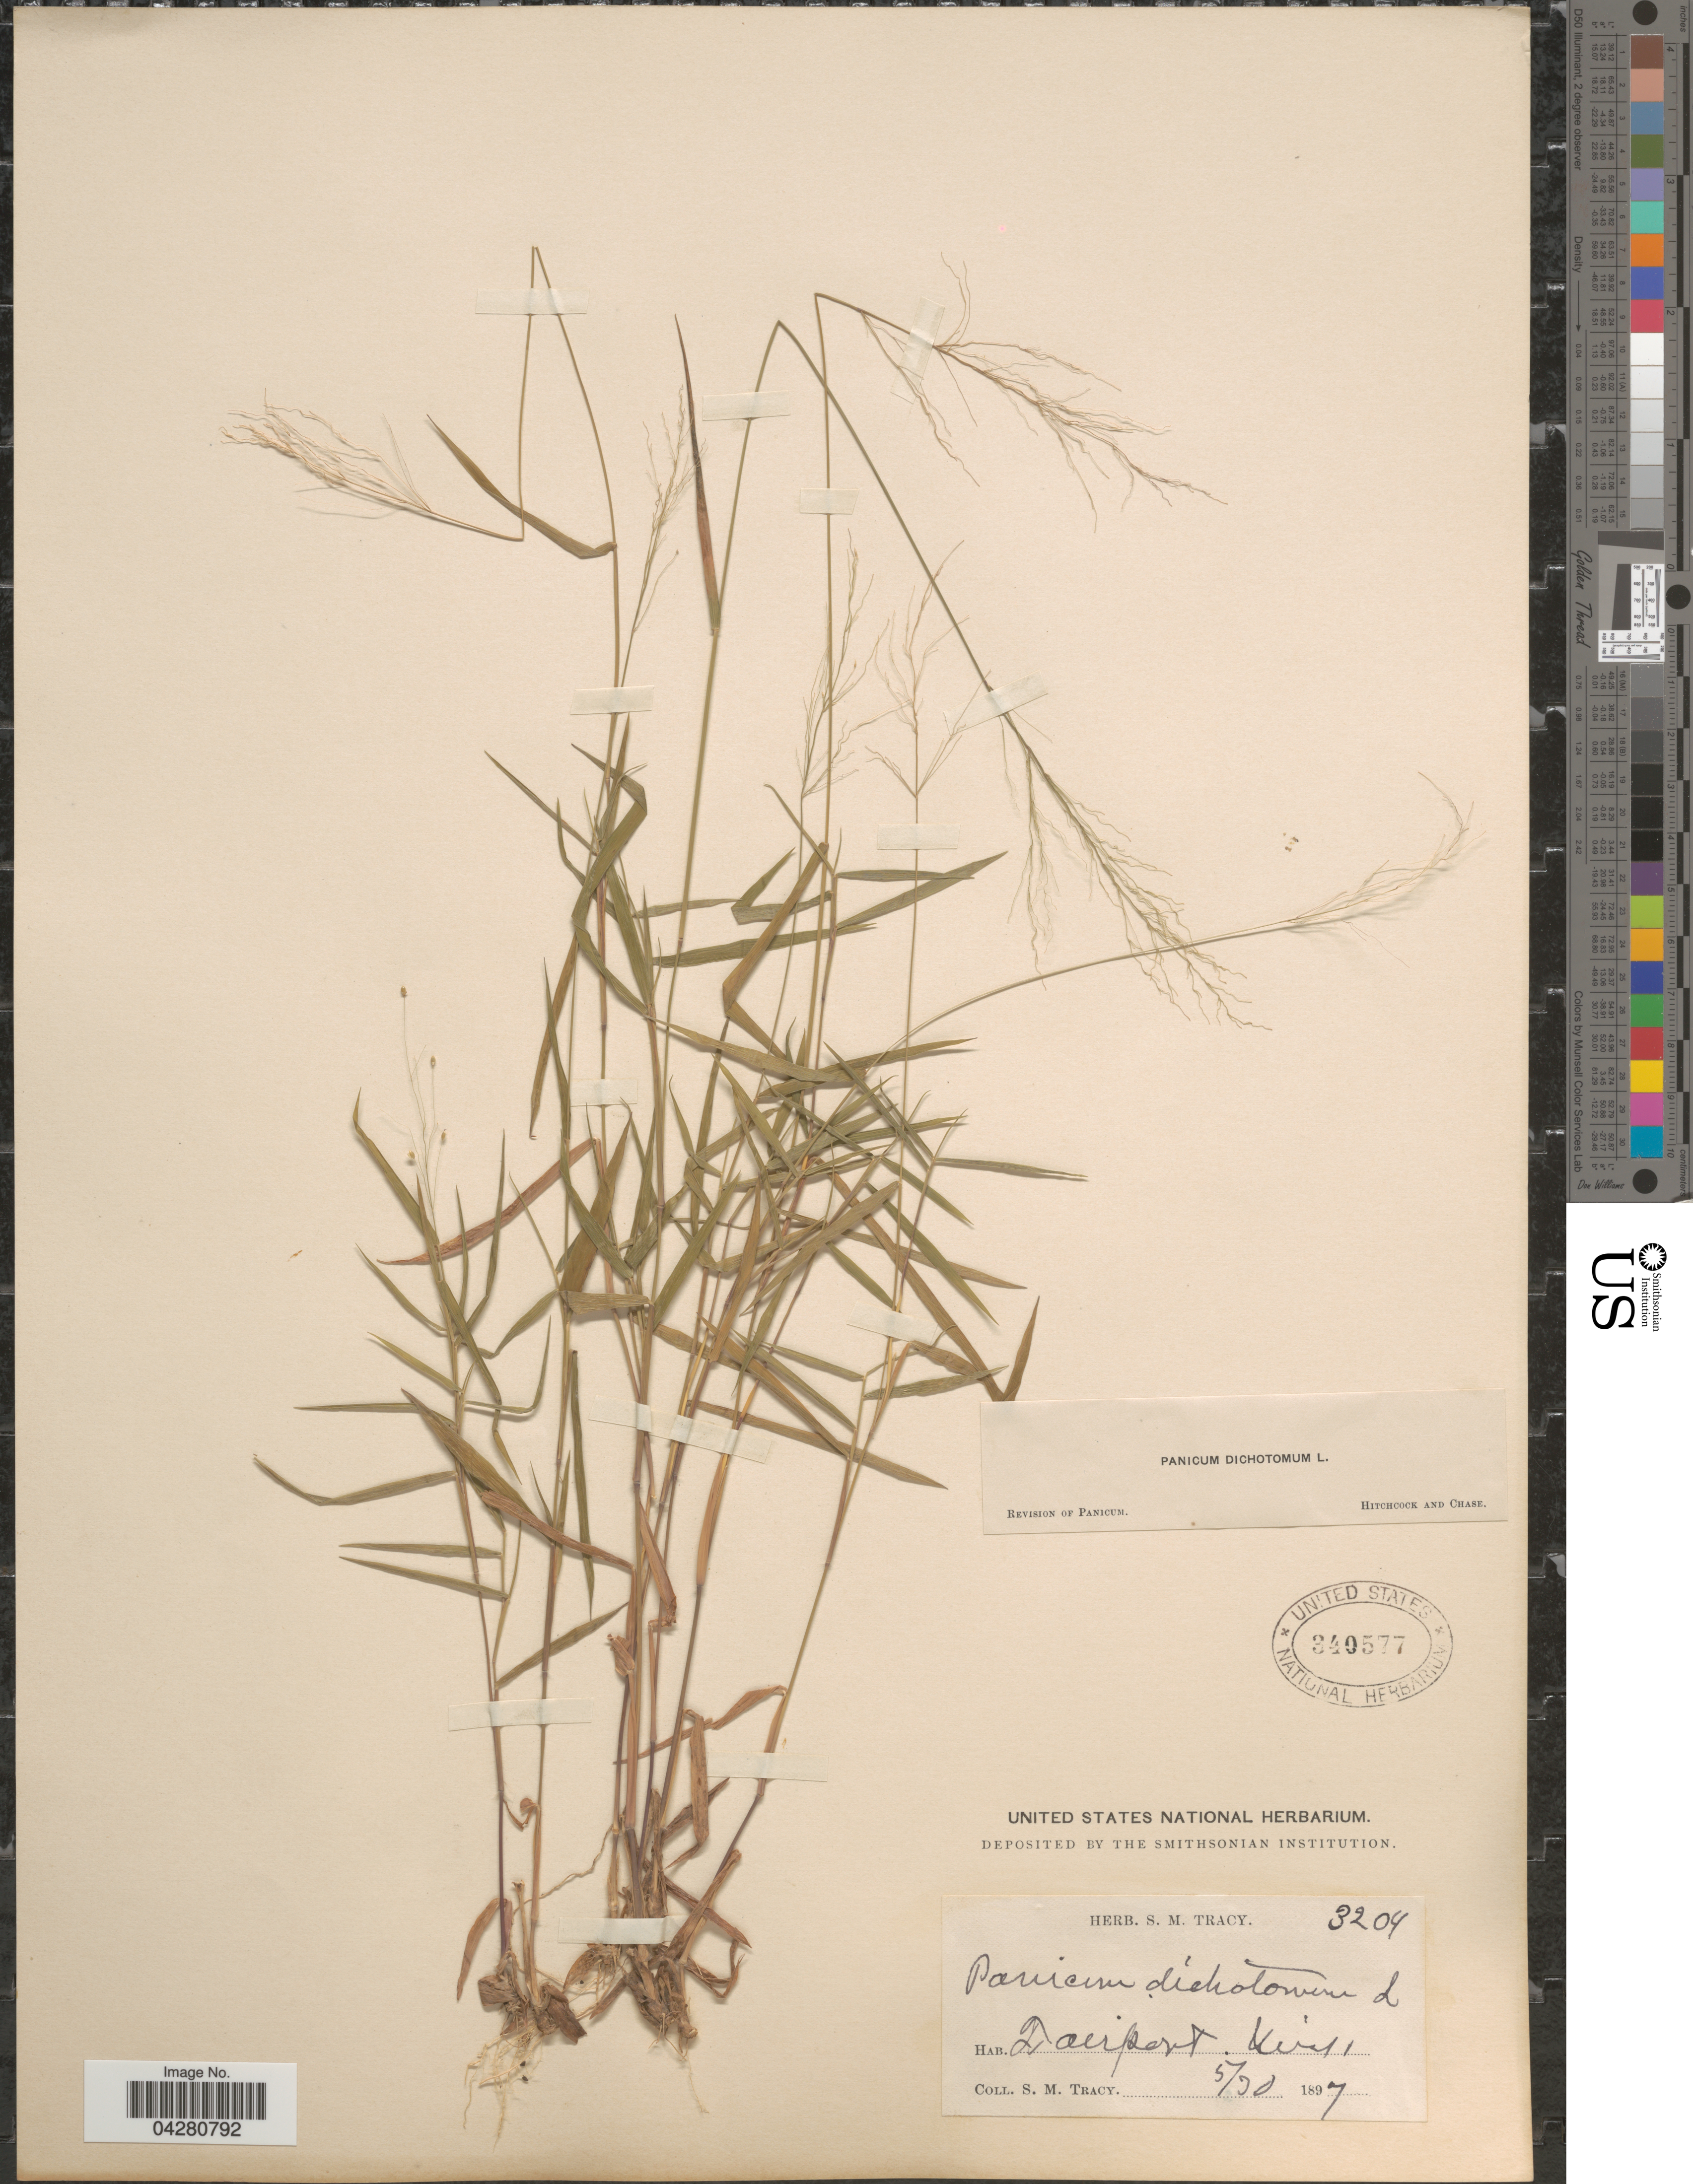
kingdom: Plantae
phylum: Tracheophyta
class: Liliopsida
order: Poales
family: Poaceae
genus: Dichanthelium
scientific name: Dichanthelium dichotomum var. dichotomum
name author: (L.) Gould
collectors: S. M. Tracy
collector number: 3204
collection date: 1897-05-30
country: United States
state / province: Mississippi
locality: Fairport.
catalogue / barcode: US 340577